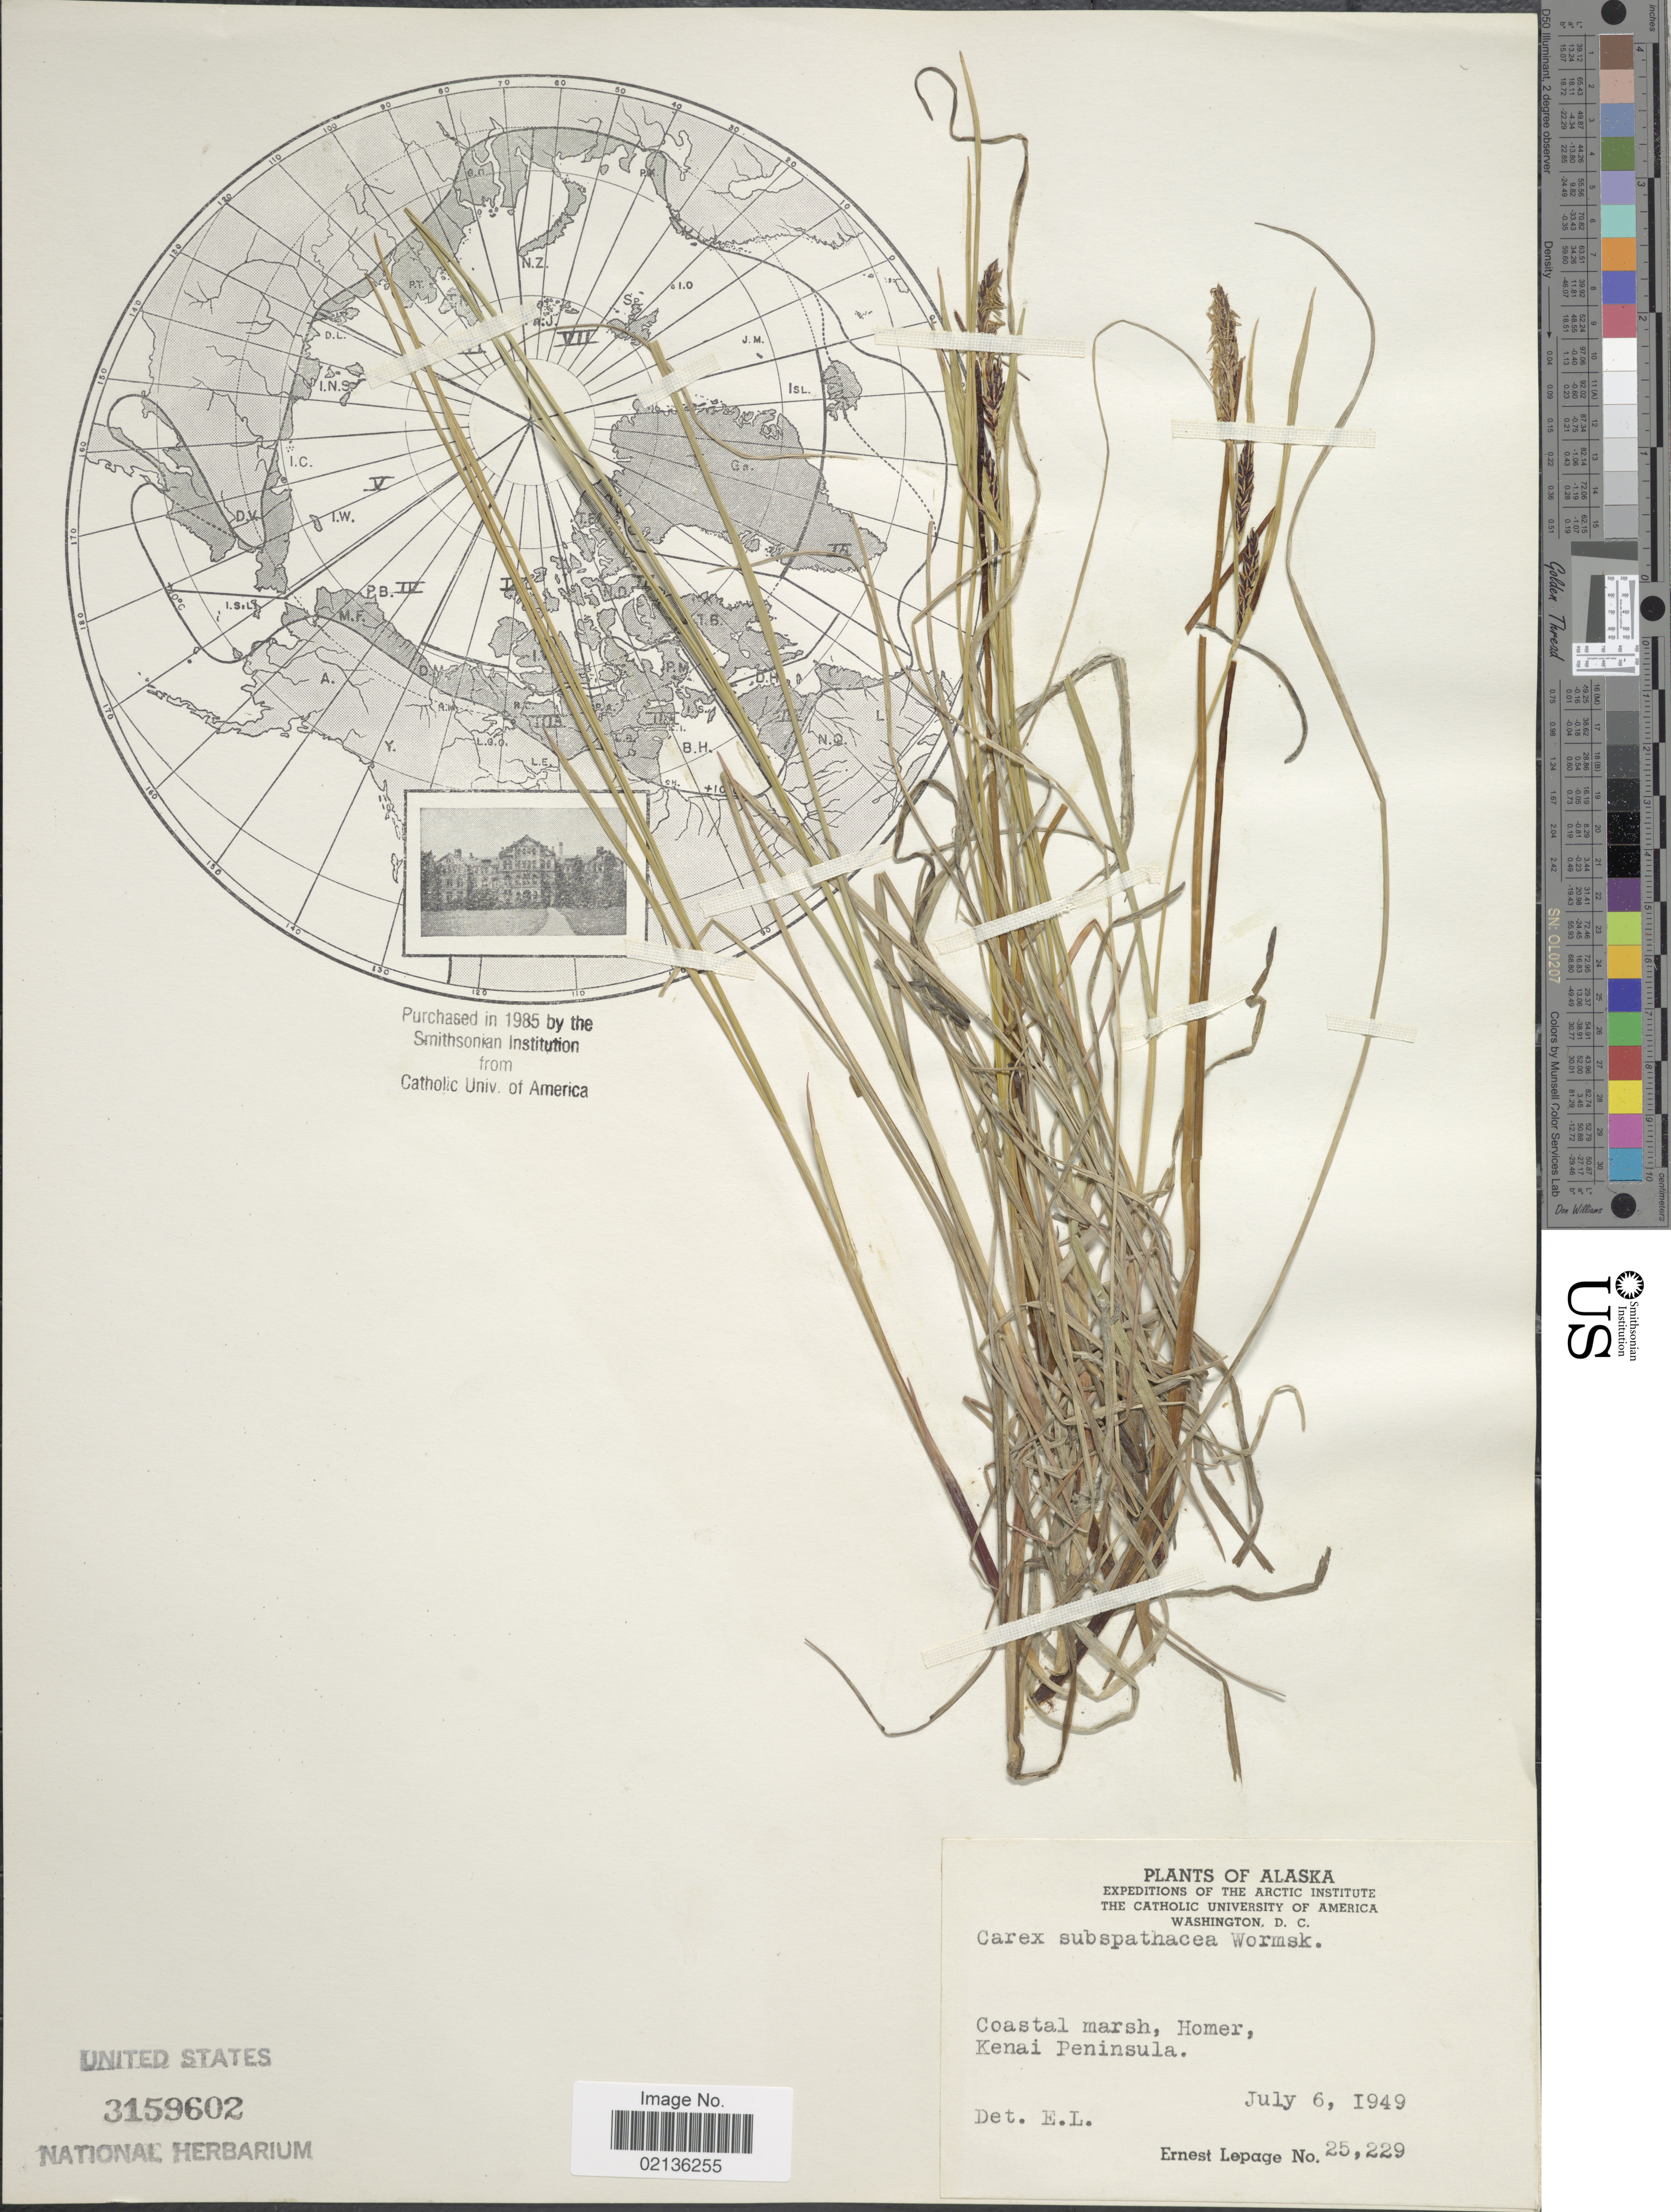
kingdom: Plantae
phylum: Tracheophyta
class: Liliopsida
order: Poales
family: Cyperaceae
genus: Carex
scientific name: Carex subspathacea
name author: Wormsk. ex Hornem.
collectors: E. Lepage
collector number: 25229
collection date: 1949-07-06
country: United States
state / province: Alaska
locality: Coastal marsh, Homer, Kenai Peninsula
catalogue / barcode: US 3159602